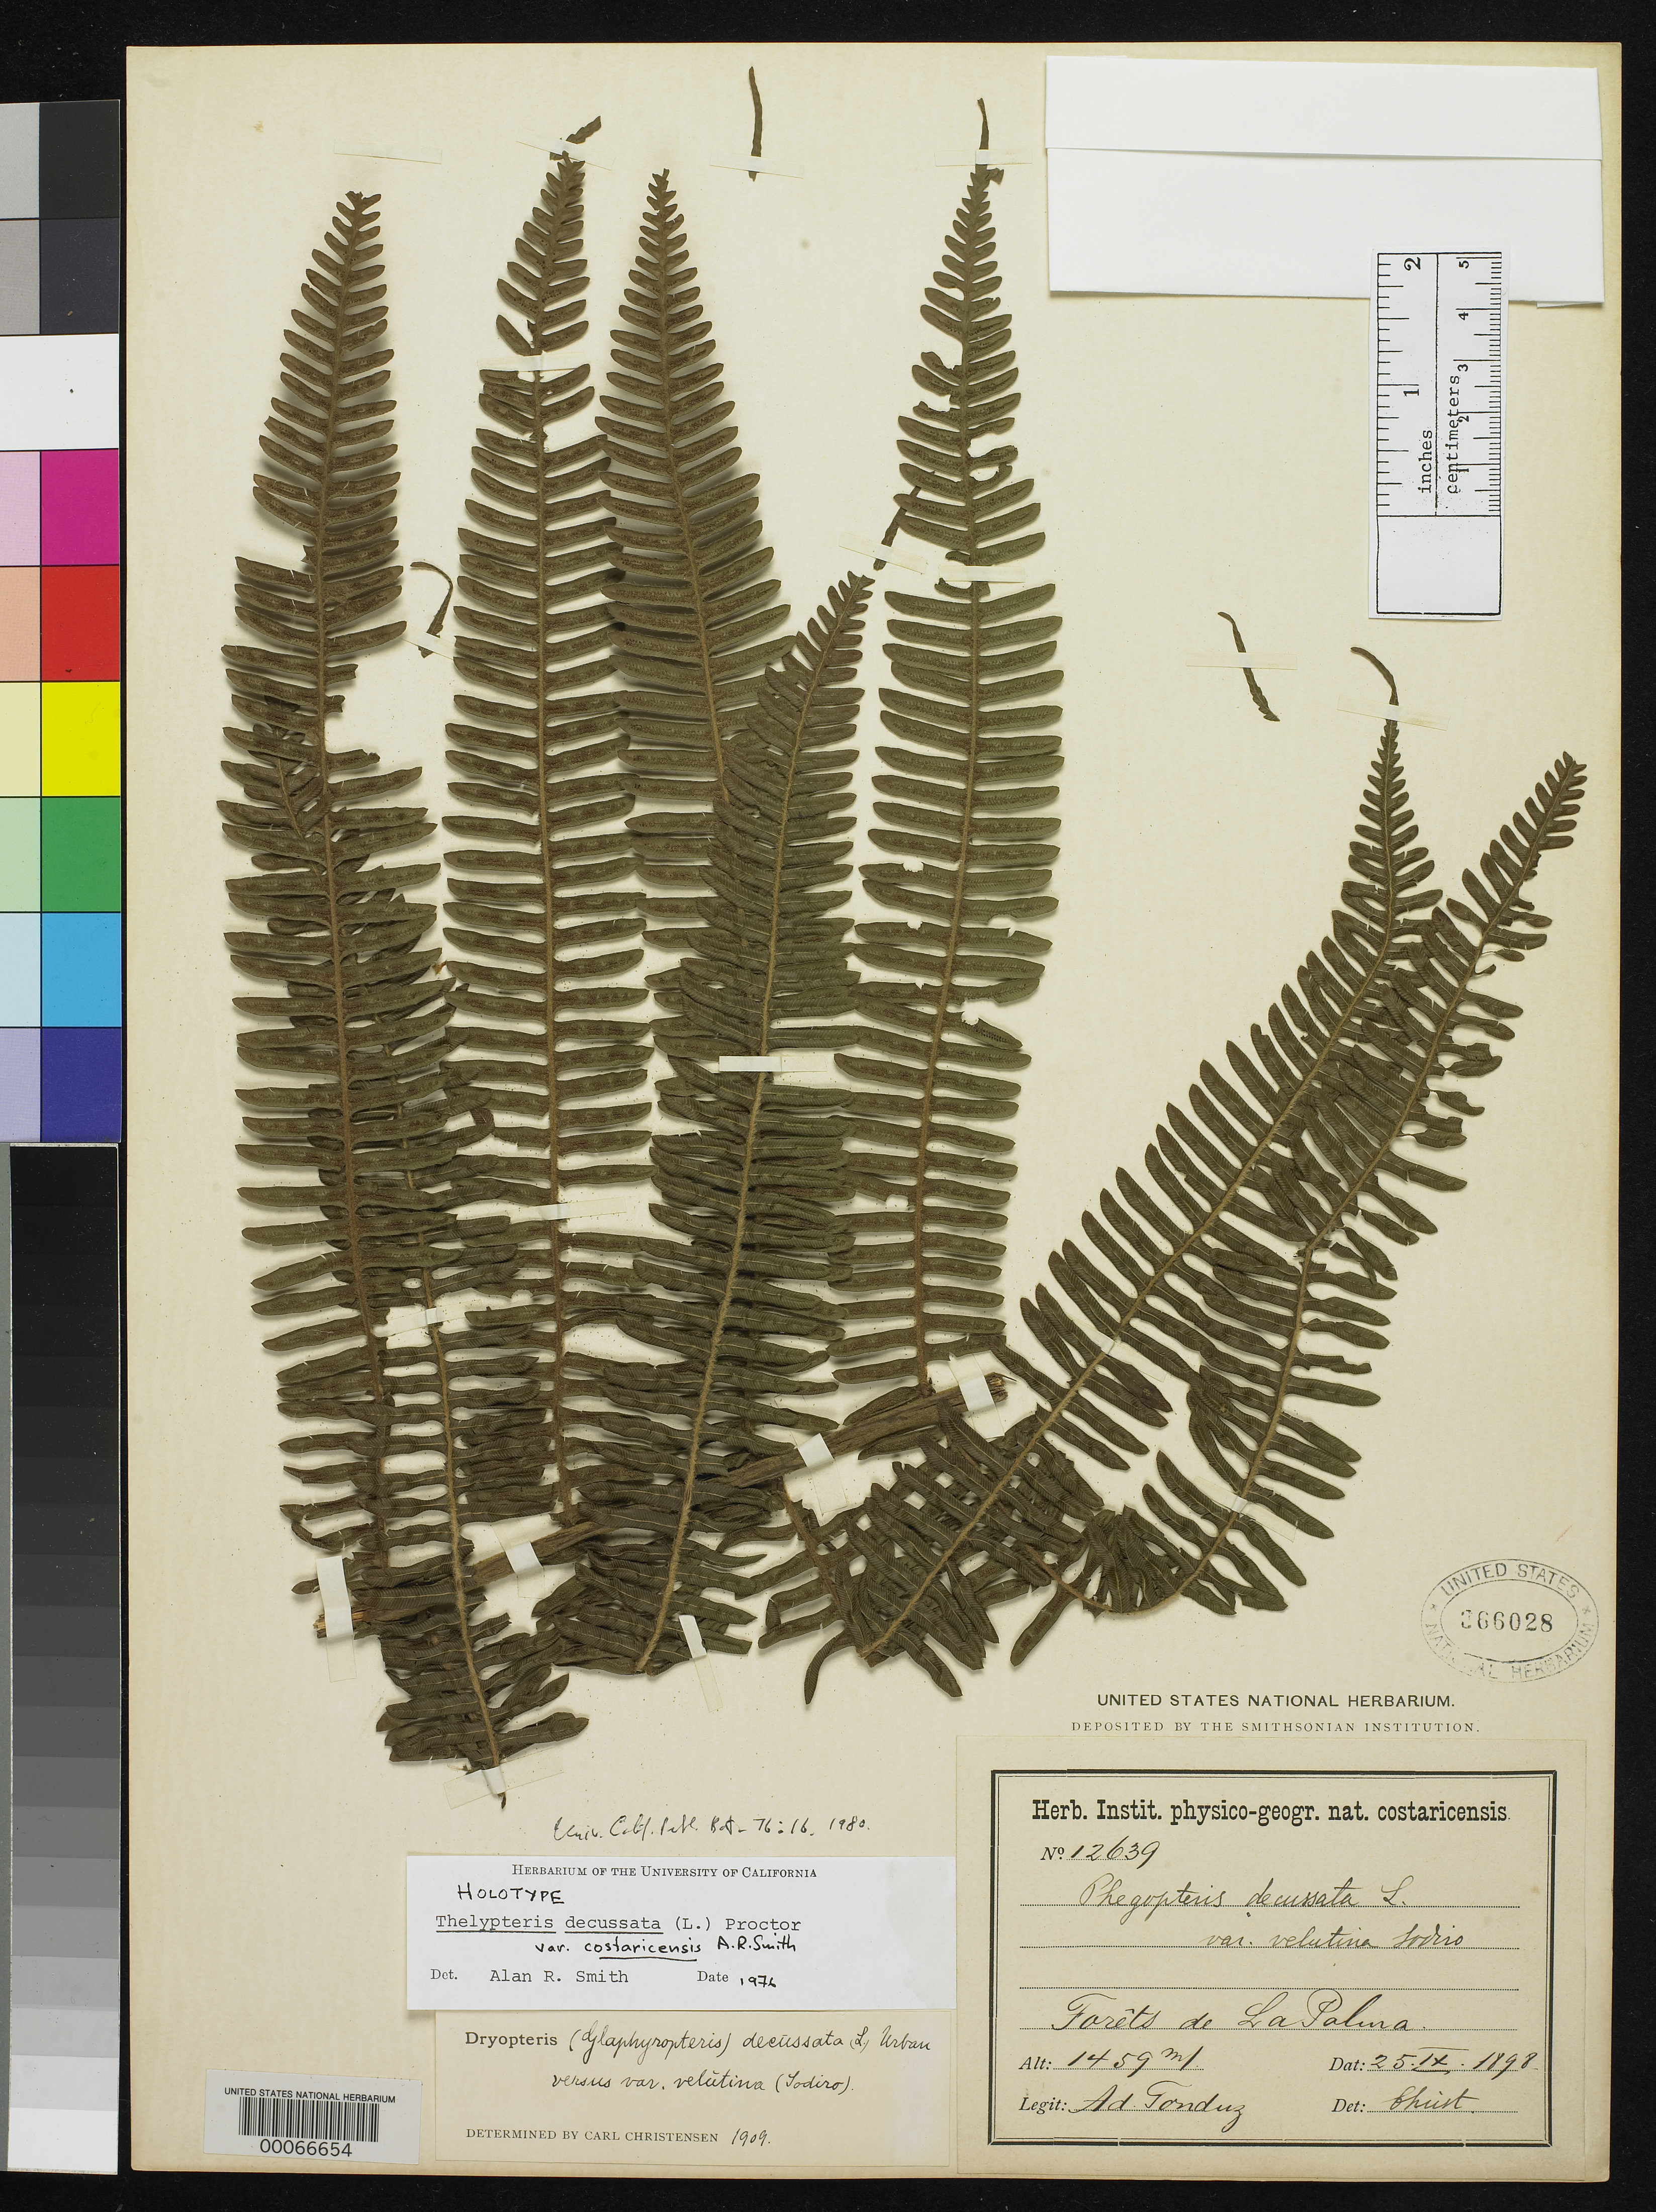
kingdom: Plantae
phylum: Tracheophyta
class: Polypodiopsida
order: Polypodiales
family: Thelypteridaceae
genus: Thelypteris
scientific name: Thelypteris decussata var. costaricensis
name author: A.R. Sm.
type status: Holotype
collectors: A. Tonduz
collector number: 12639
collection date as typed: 25 Sep 1898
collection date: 1898-09-25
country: Costa Rica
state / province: San José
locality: La Palma.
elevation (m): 1459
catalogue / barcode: US 366028